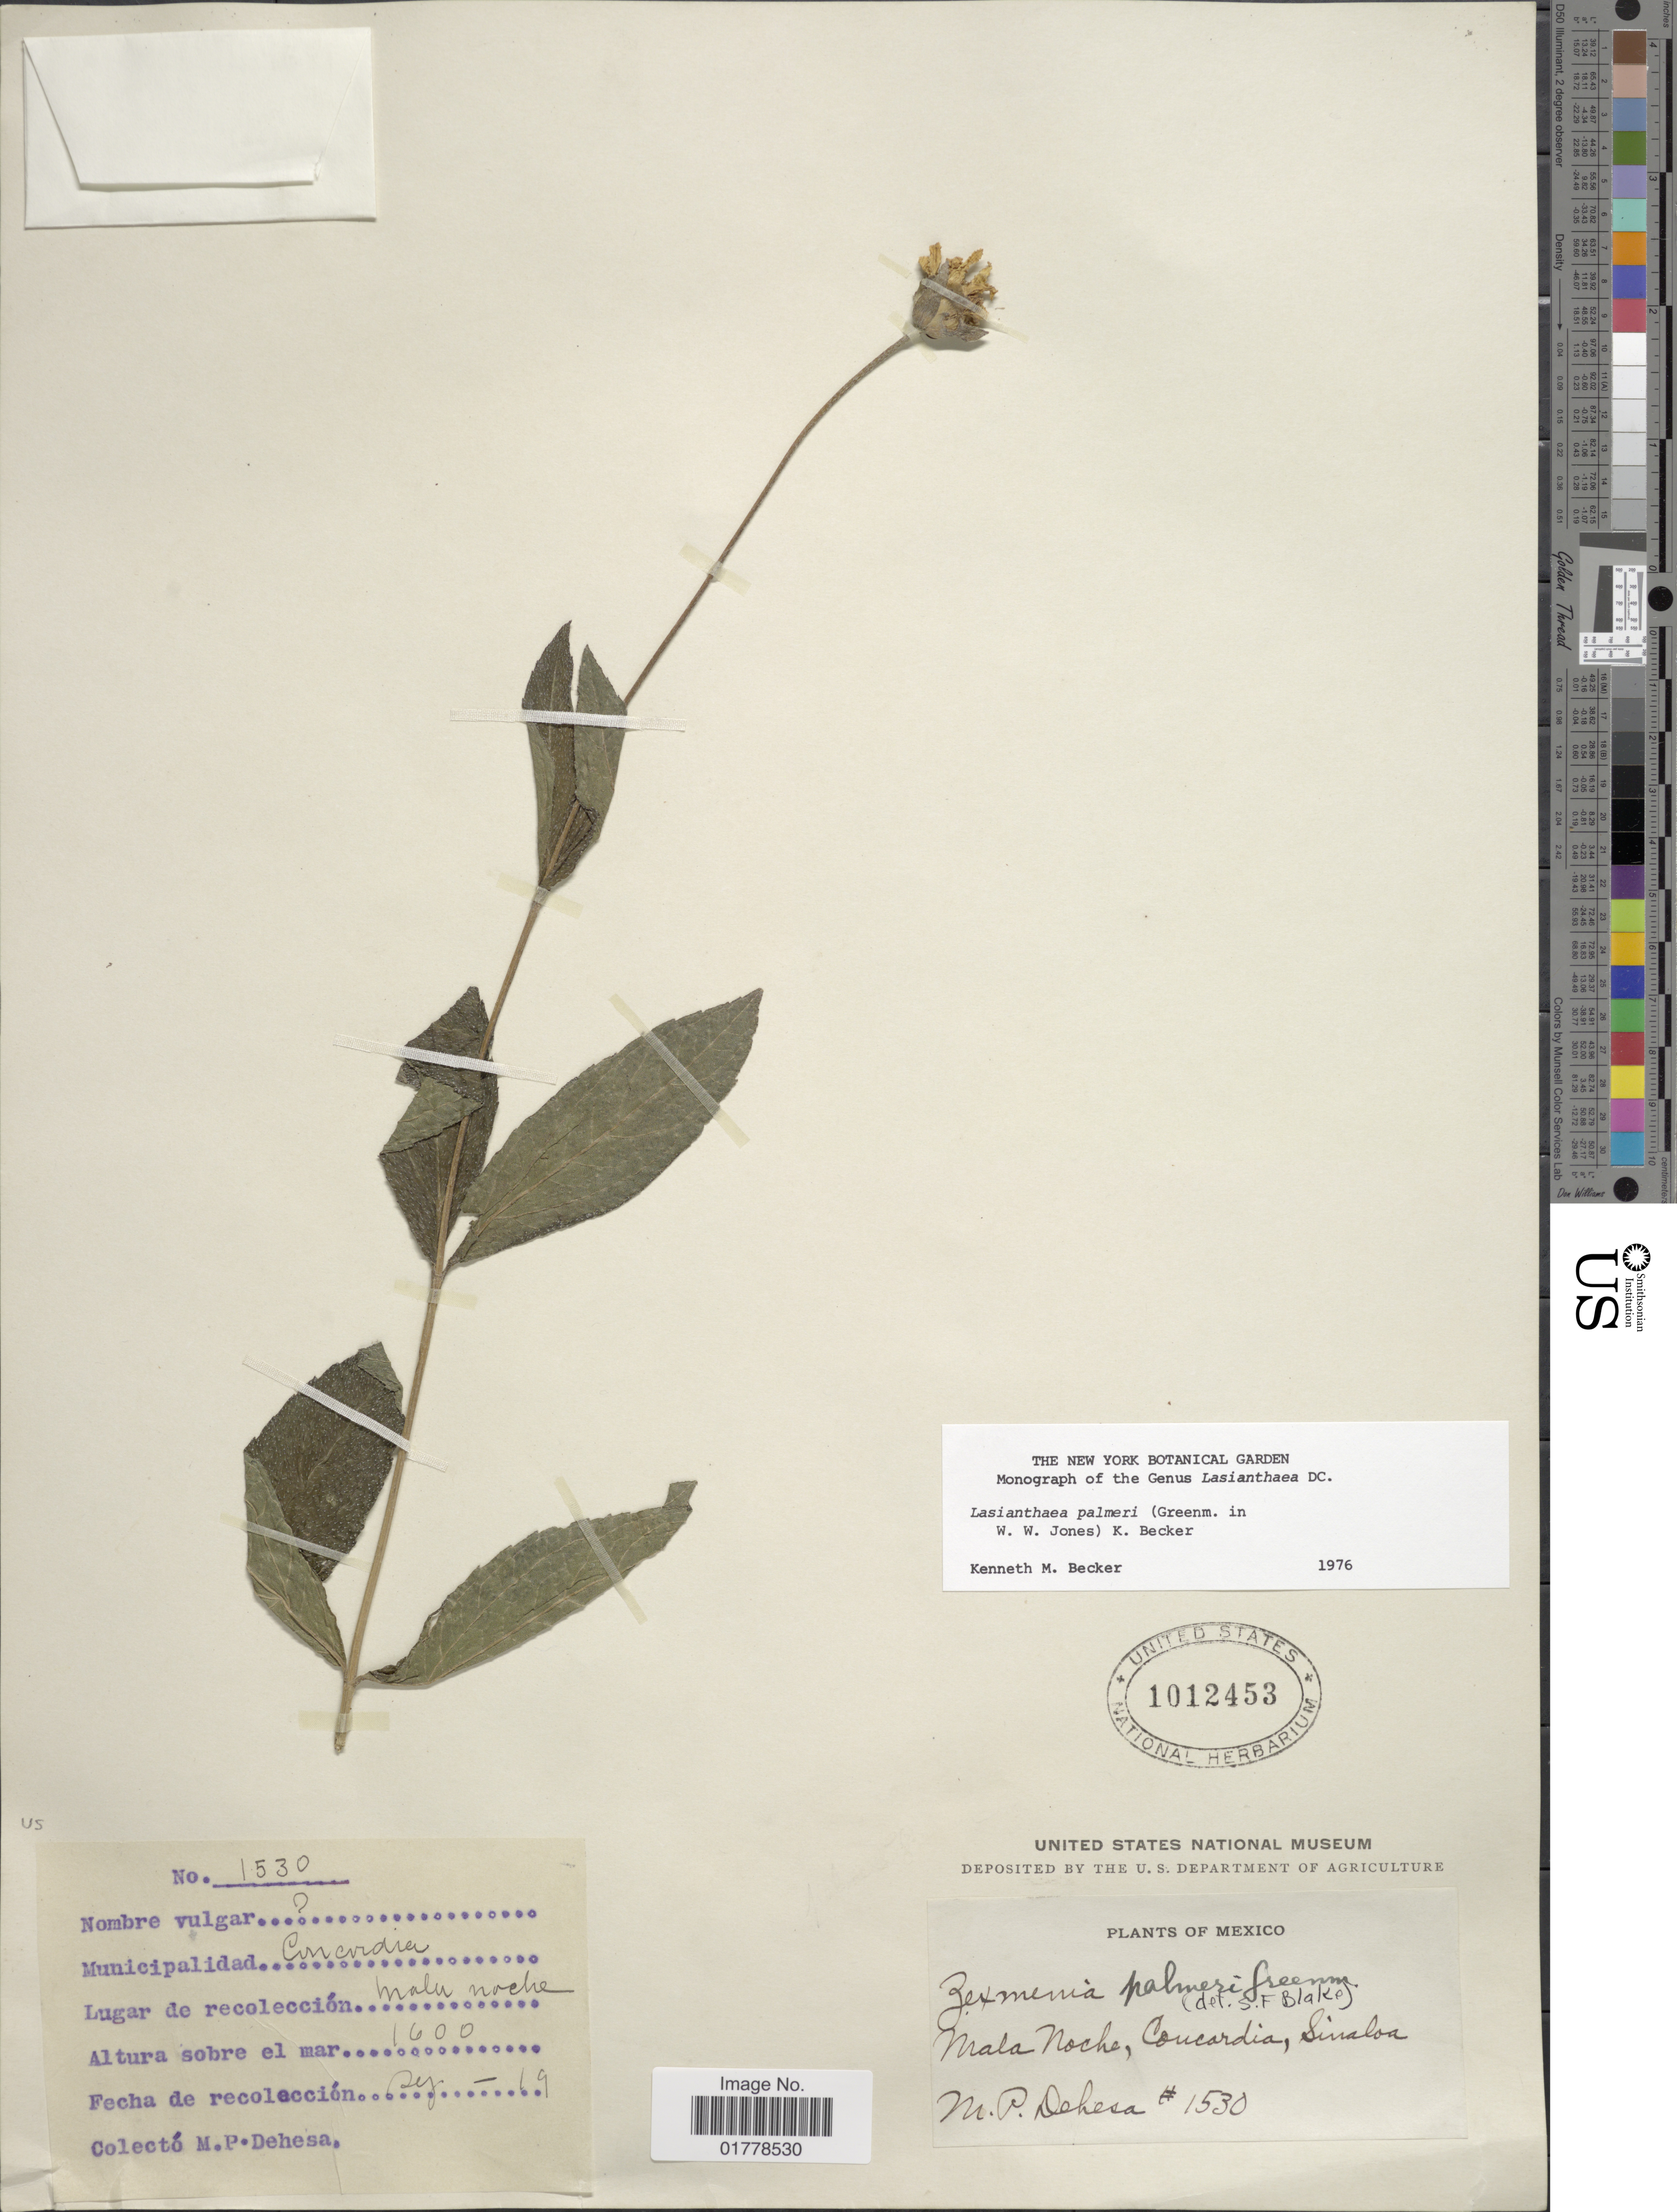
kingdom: Plantae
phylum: Tracheophyta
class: Magnoliopsida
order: Asterales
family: Asteraceae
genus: Lasianthaea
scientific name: Lasianthaea palmeri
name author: (Greenm.) K.M. Becker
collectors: M. Dehesa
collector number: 1530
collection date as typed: Transcribed d/m/y: /9/19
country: Mexico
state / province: Sinaloa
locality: Mala Noche, Concordia, Sinaloa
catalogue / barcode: US 1012453